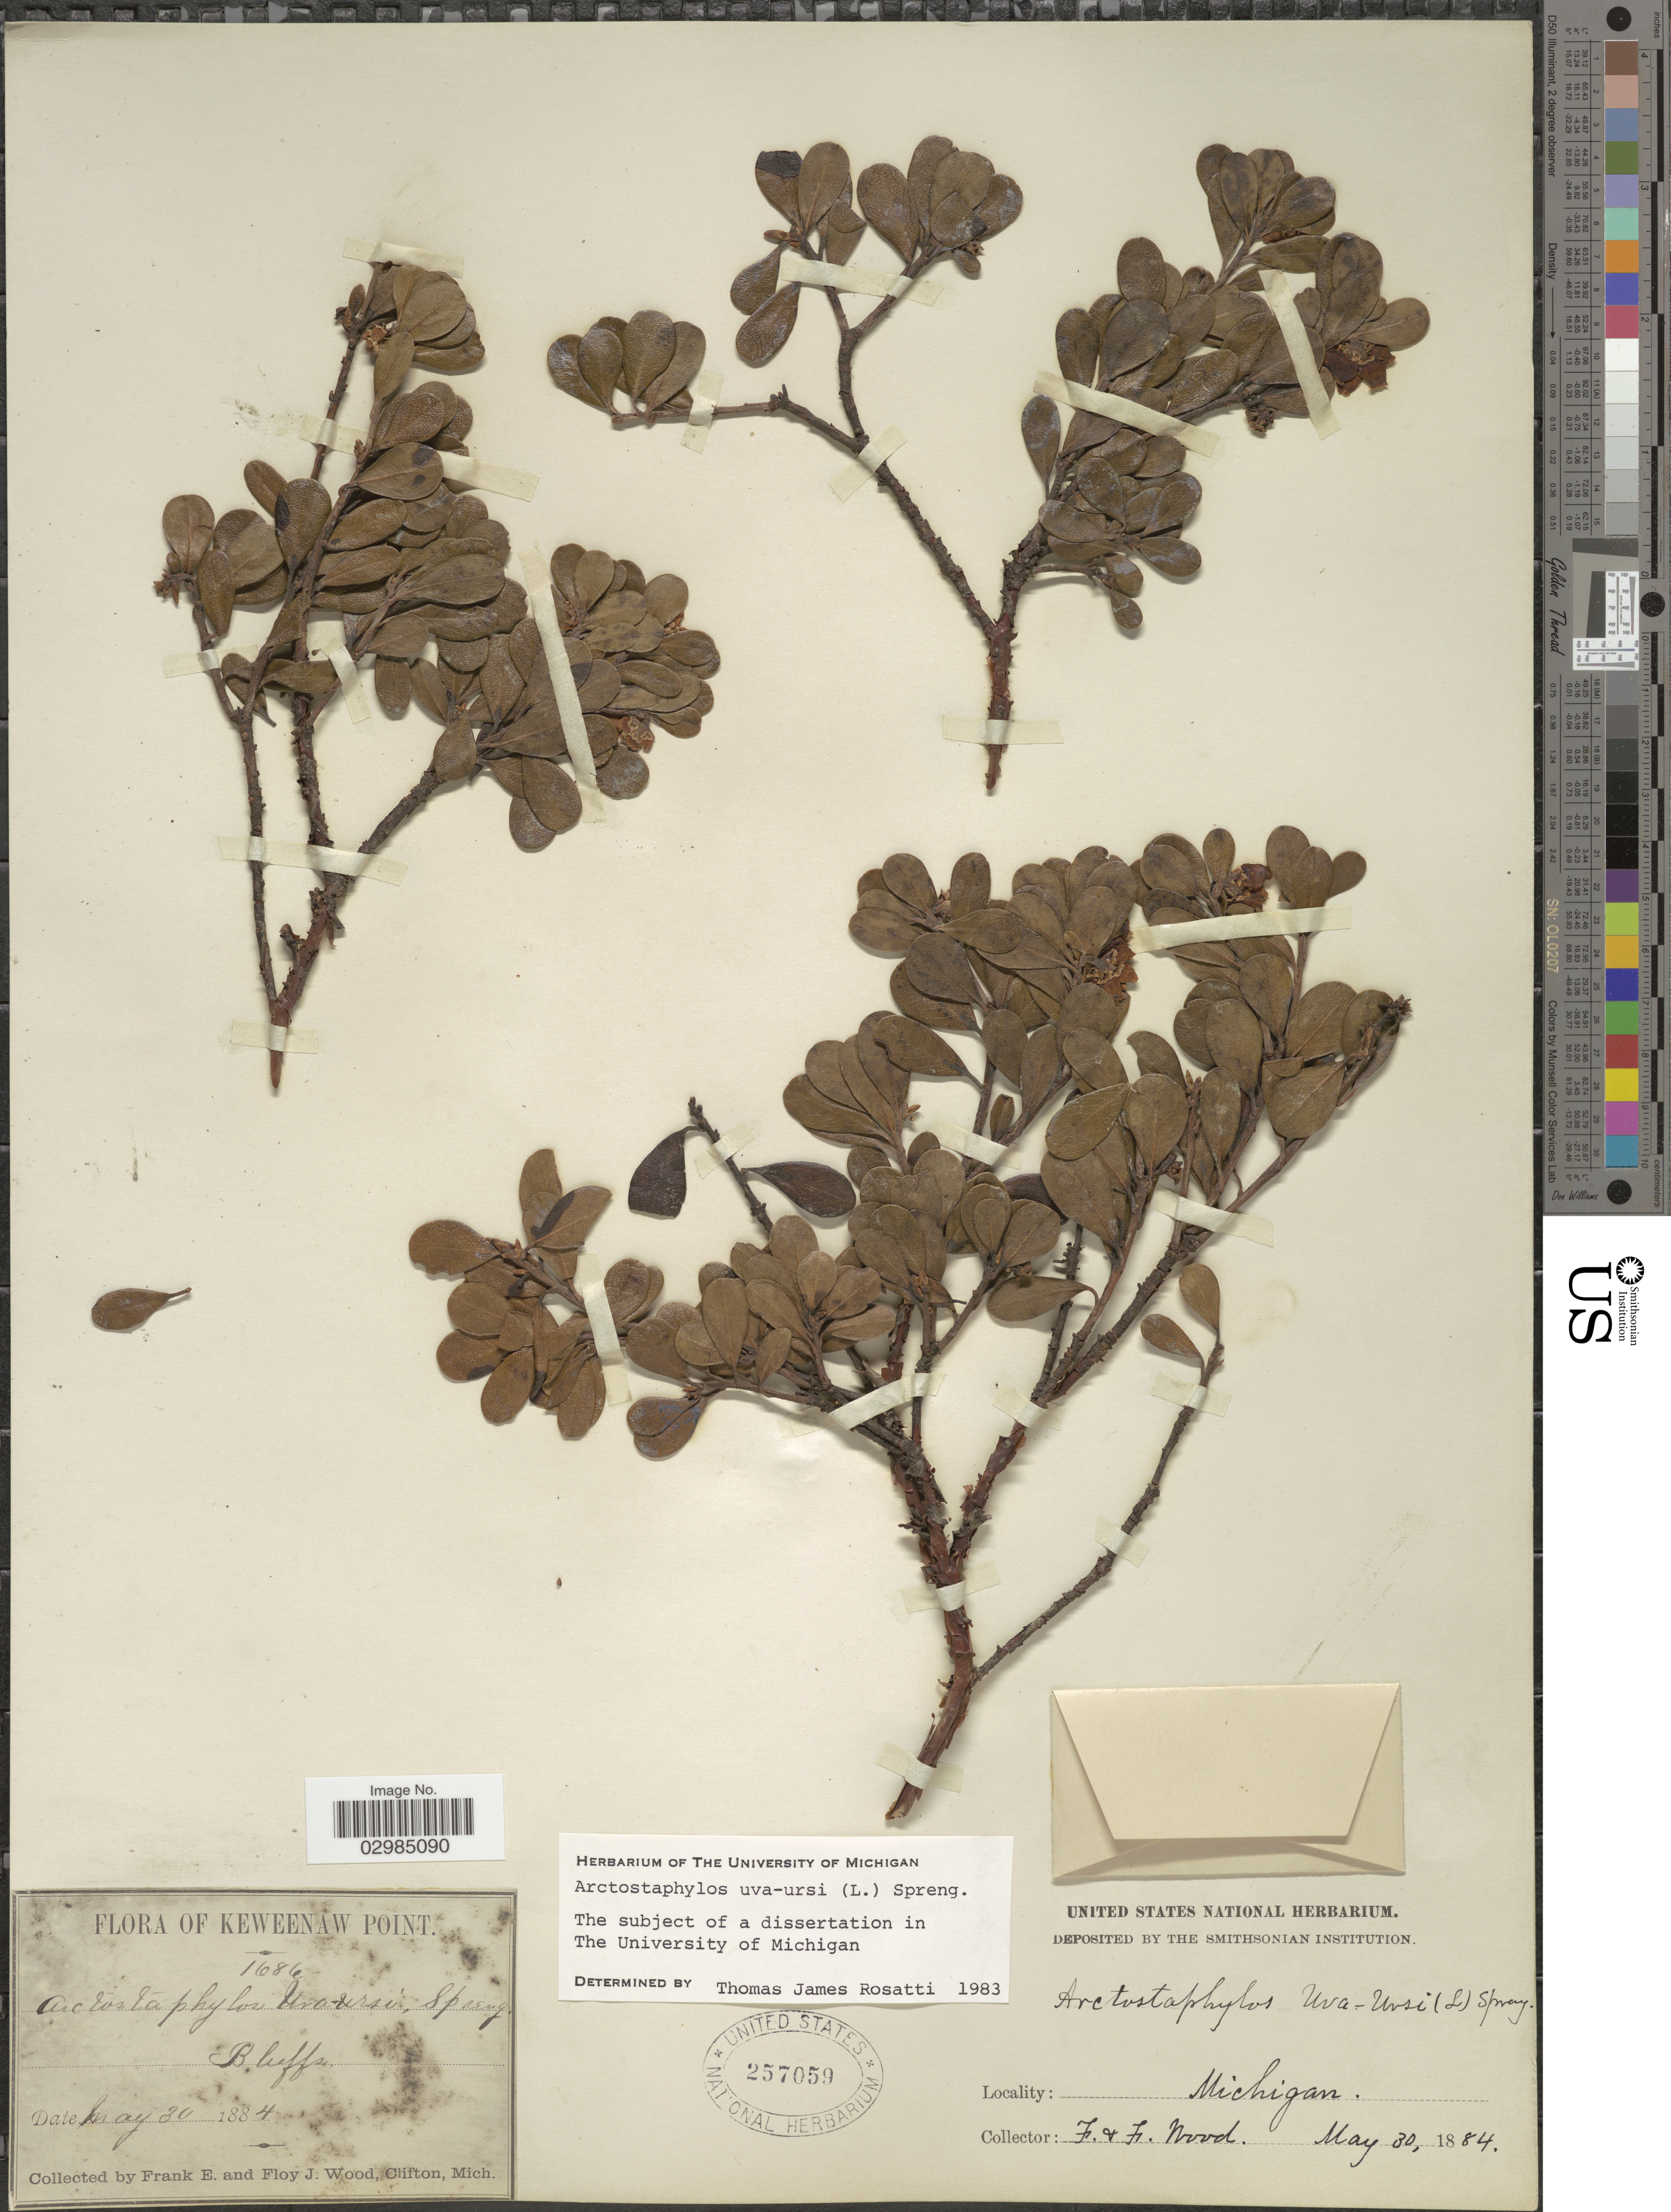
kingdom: Plantae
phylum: Tracheophyta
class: Magnoliopsida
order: Ericales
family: Ericaceae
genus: Arctostaphylos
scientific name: Arctostaphylos uva-ursi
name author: (L.) Spreng.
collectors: F. Wood & F. Wood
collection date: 1884-05-30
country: United States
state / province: Michigan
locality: Keweenaw Point.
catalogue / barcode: US 257059